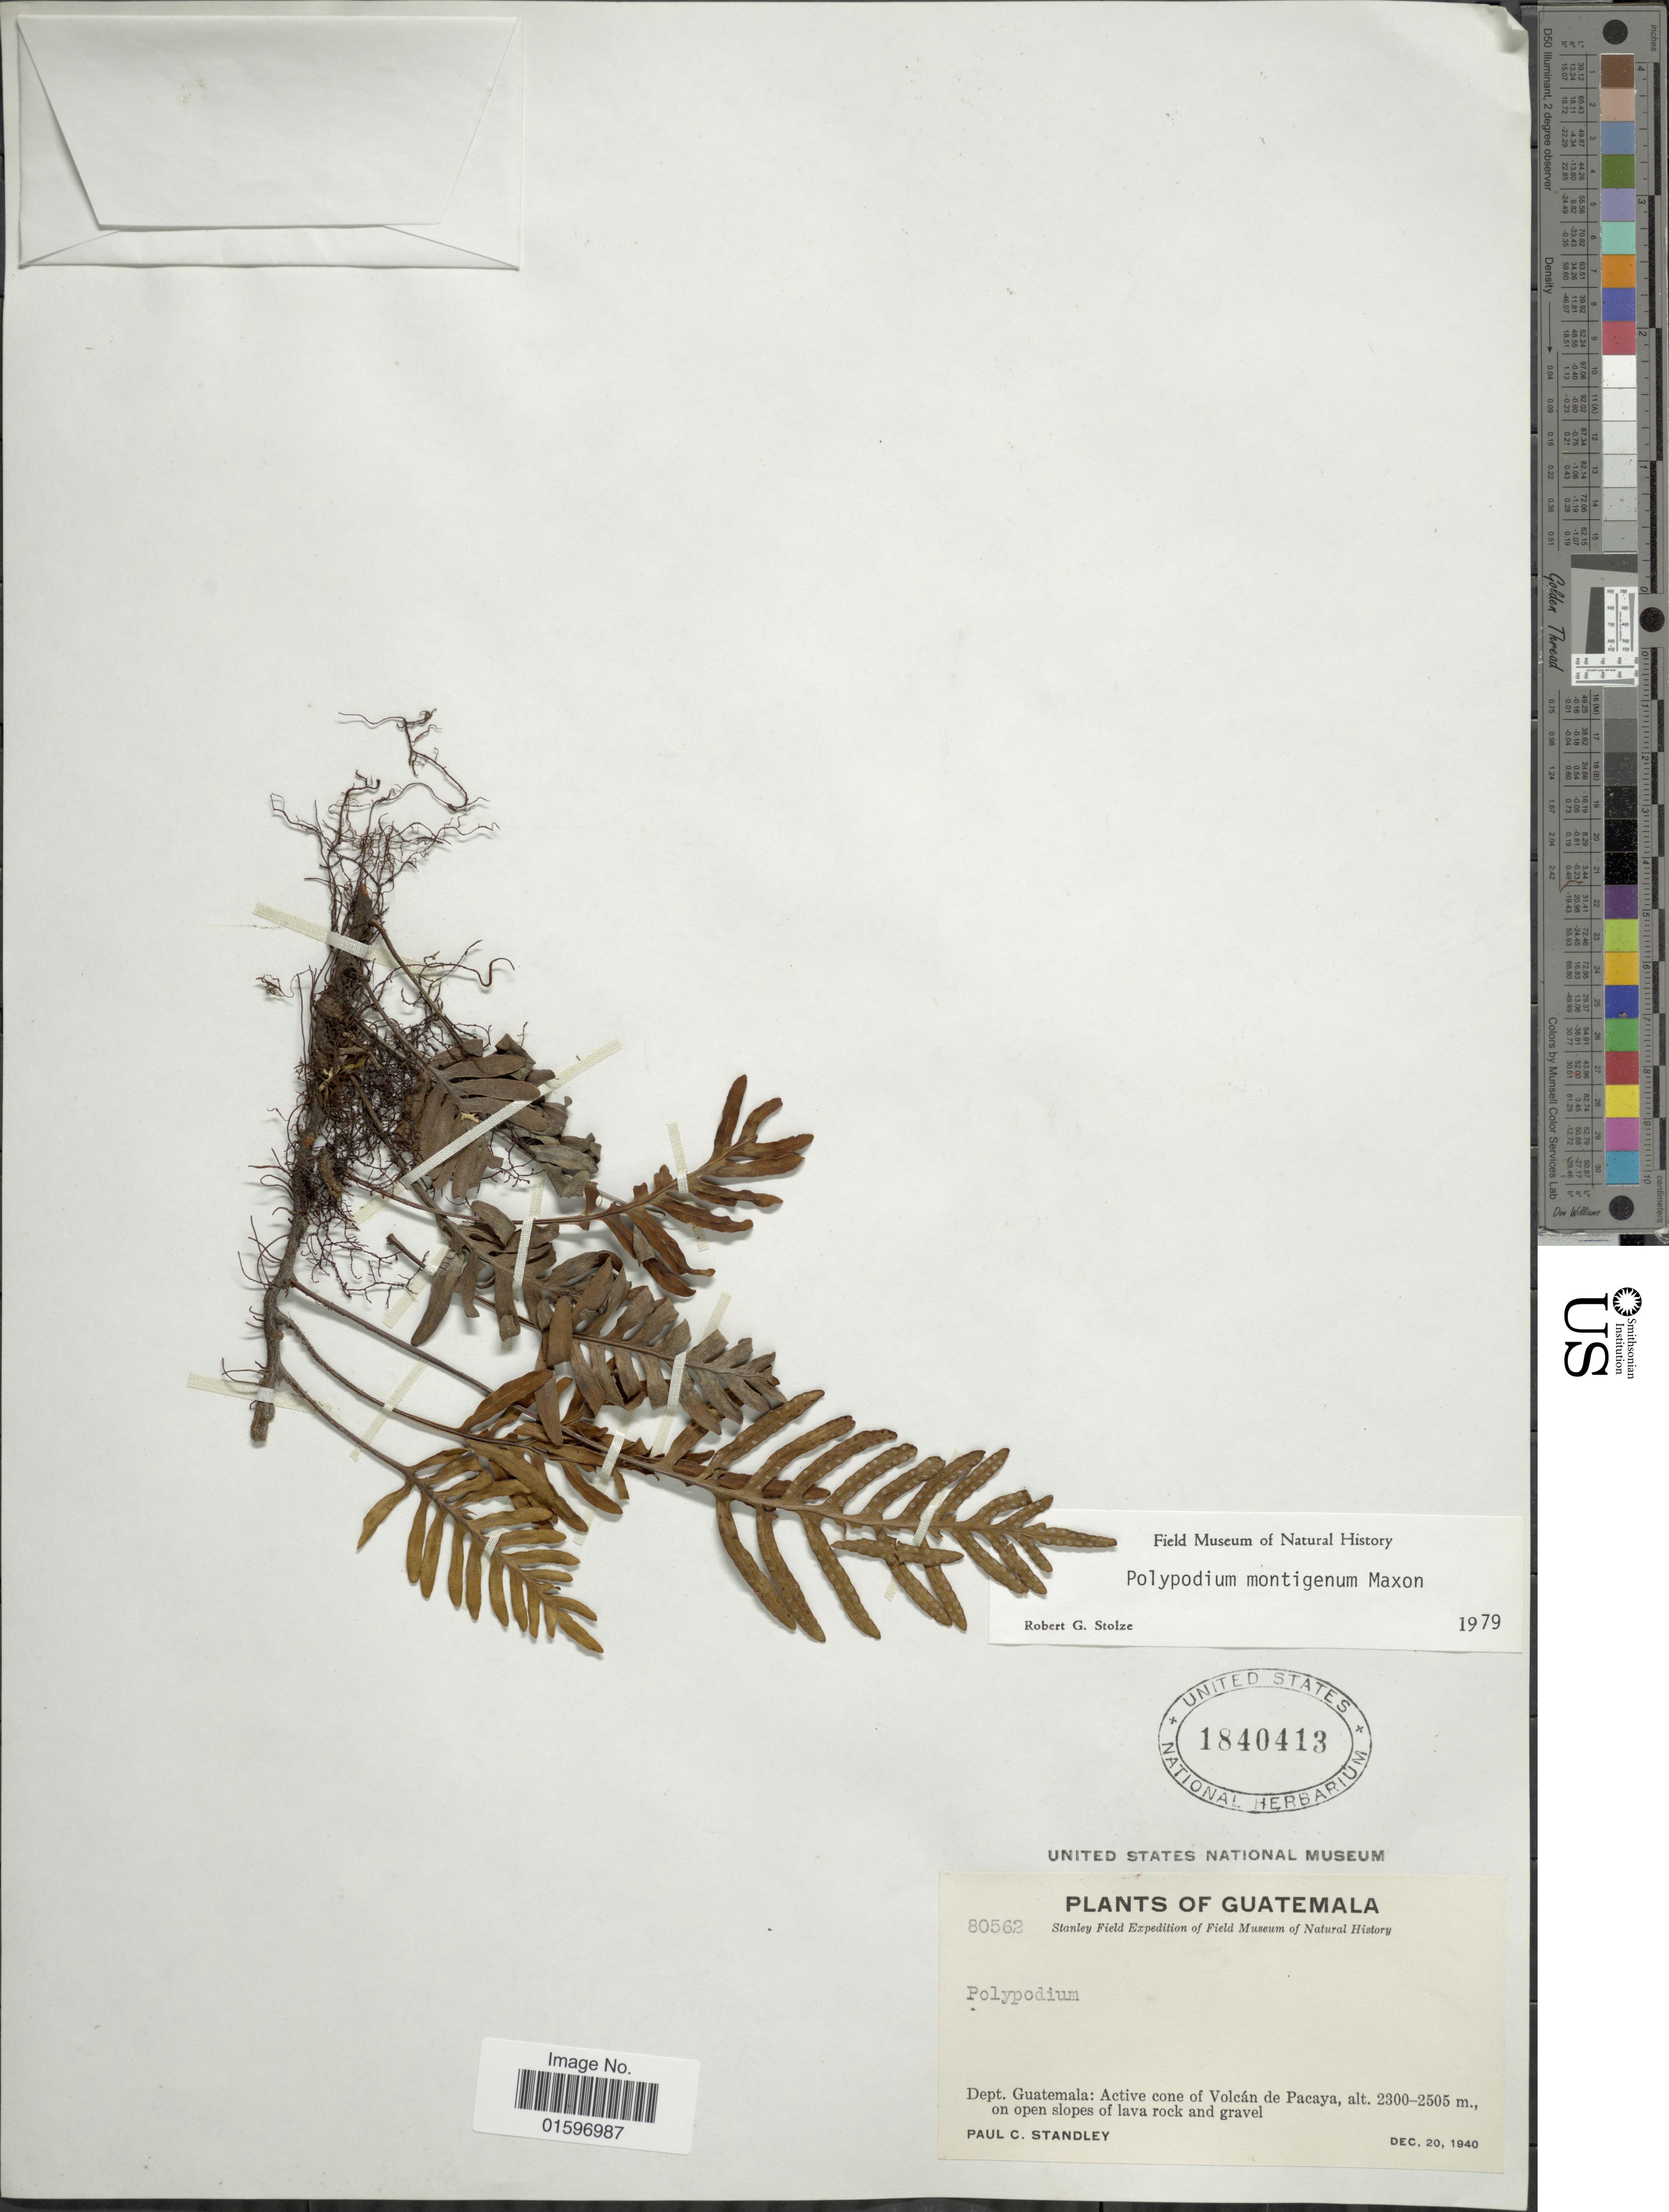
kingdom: Plantae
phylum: Tracheophyta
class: Polypodiopsida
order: Polypodiales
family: Polypodiaceae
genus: Pleopeltis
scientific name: Pleopeltis alansmithii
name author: (R.C. Moran)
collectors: P. C. Standley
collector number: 80562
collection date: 1940-12-20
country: Guatemala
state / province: Guatemala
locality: Dept. Guatemala: Active cone of Volcán de Pacaya.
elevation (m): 2300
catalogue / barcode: US 1840413